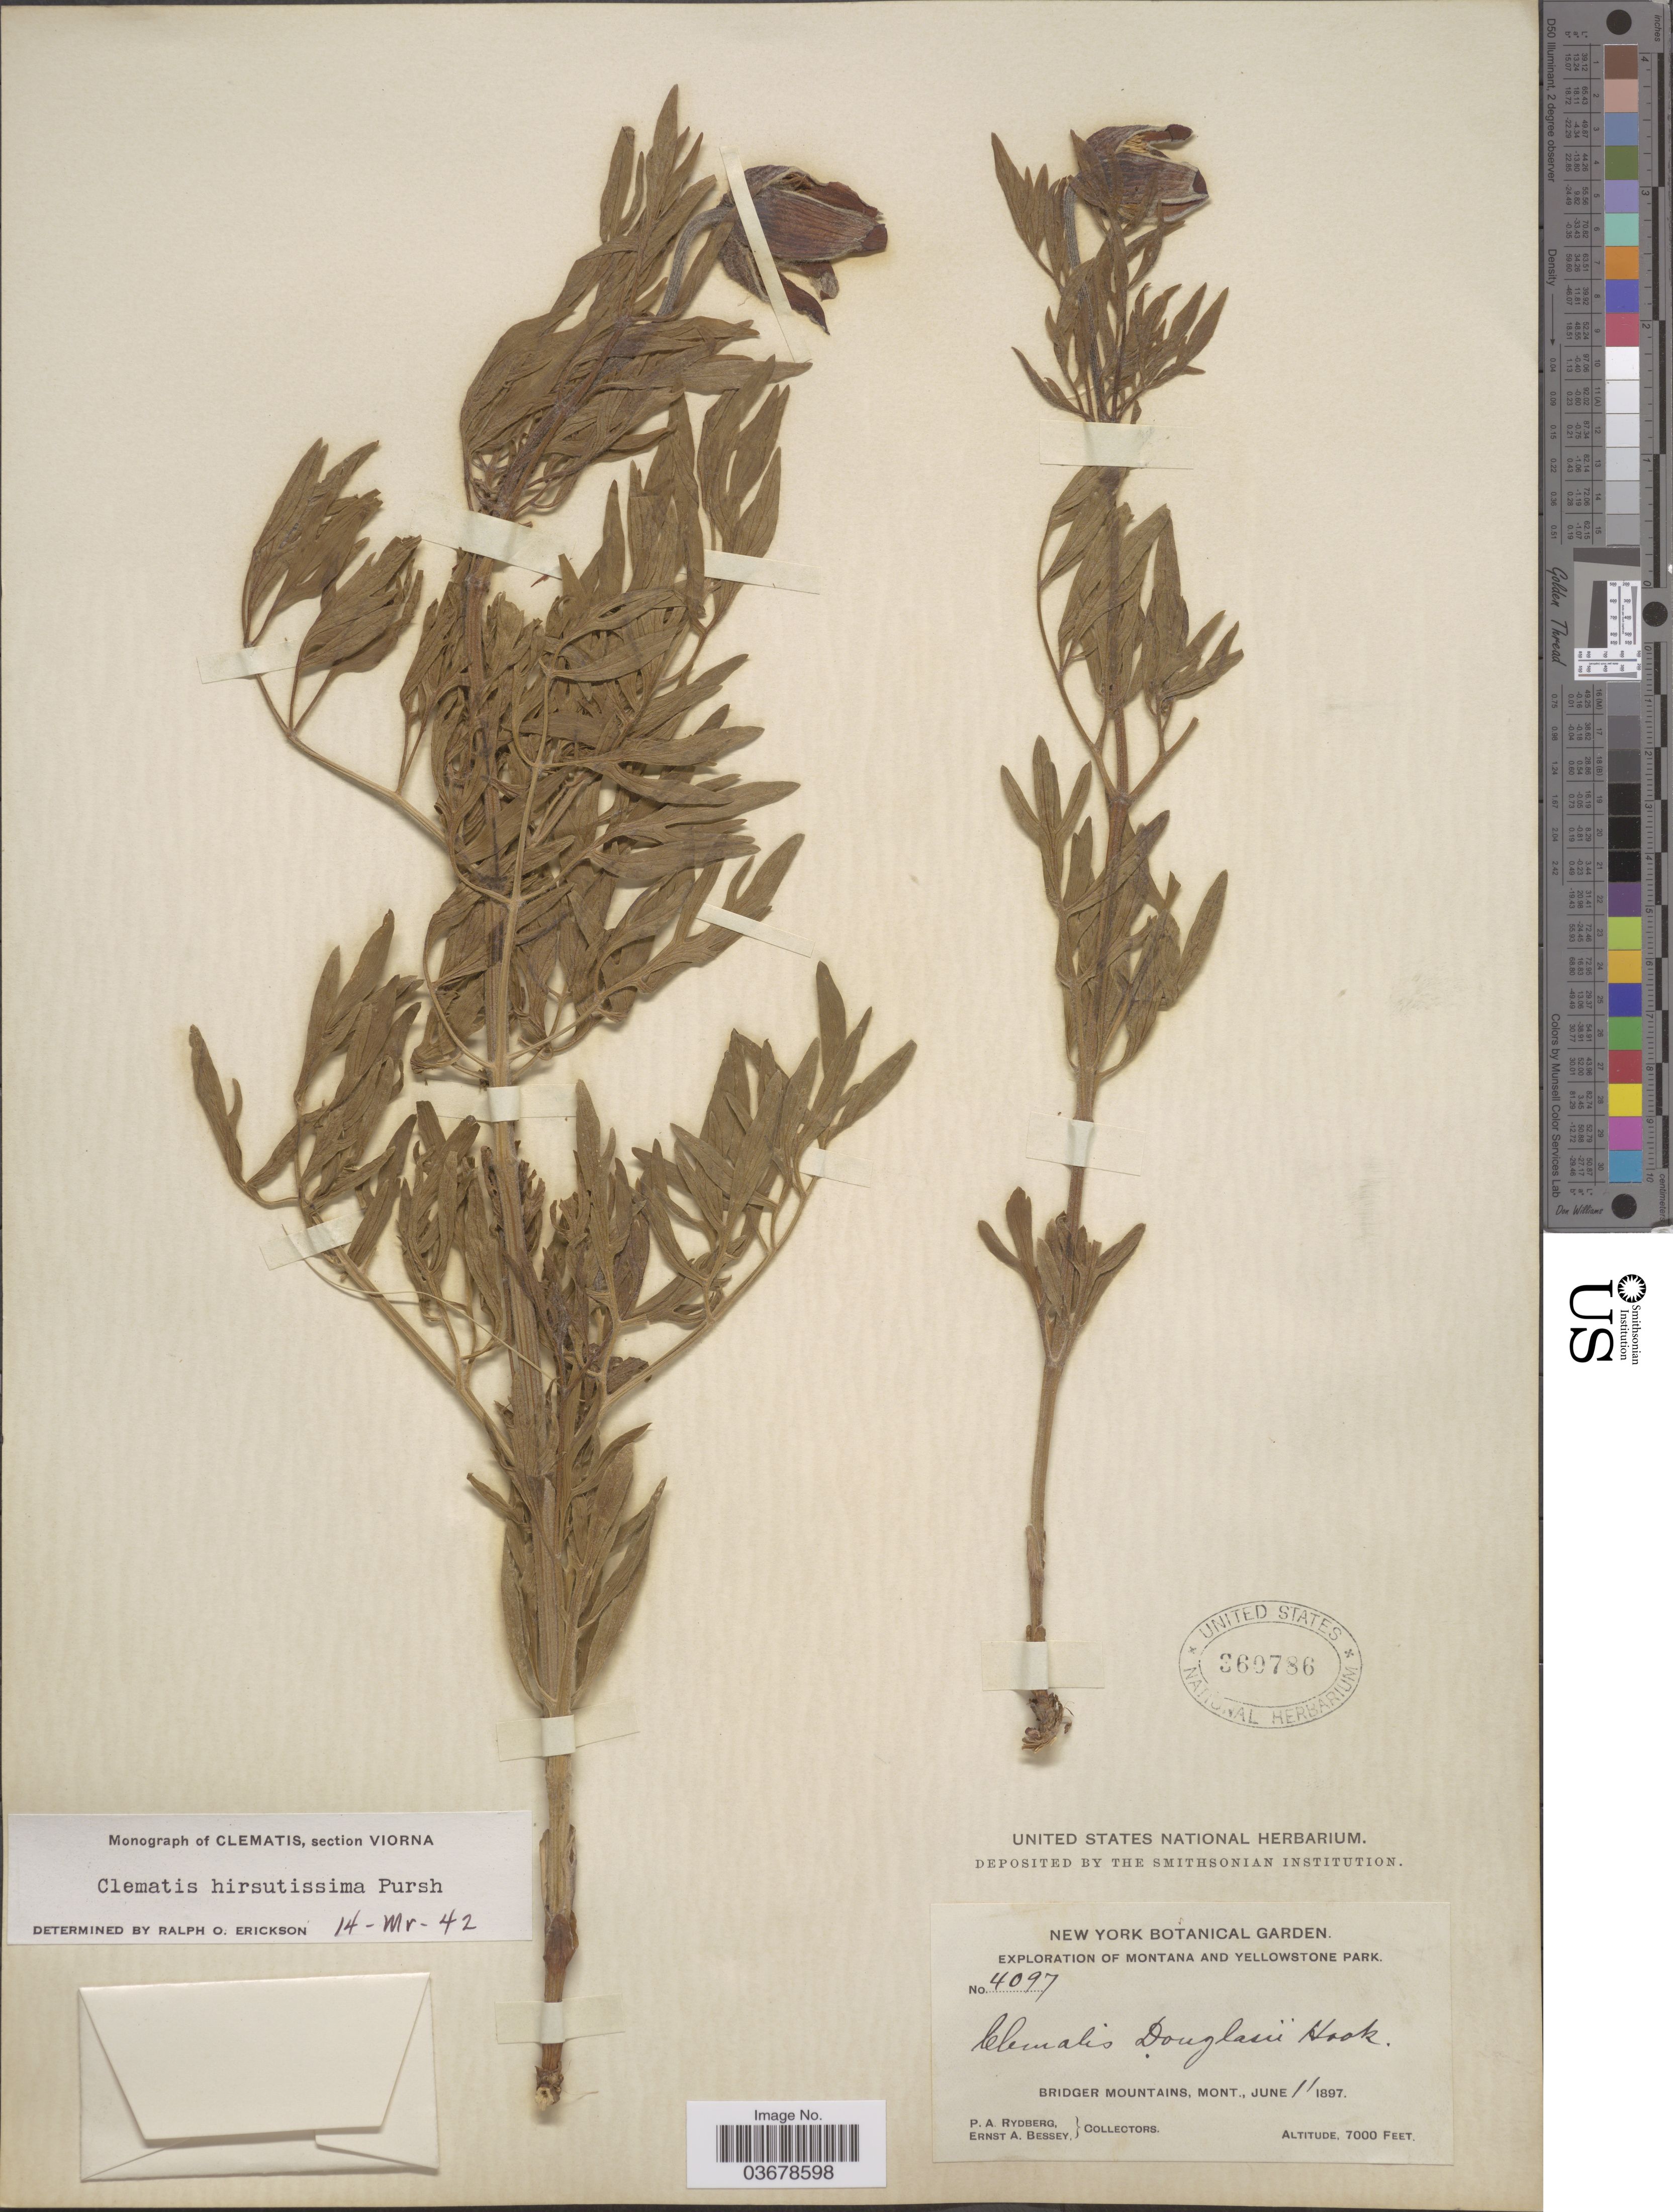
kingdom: Plantae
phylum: Tracheophyta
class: Magnoliopsida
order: Ranunculales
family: Ranunculaceae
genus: Clematis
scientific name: Clematis viorna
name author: L.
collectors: P. A. Rydberg & E. A. Bessey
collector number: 4097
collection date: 1897-06-11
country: United States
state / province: Montana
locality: Yellowstone Park. Bridger Mountains.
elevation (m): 2134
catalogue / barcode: US 360786